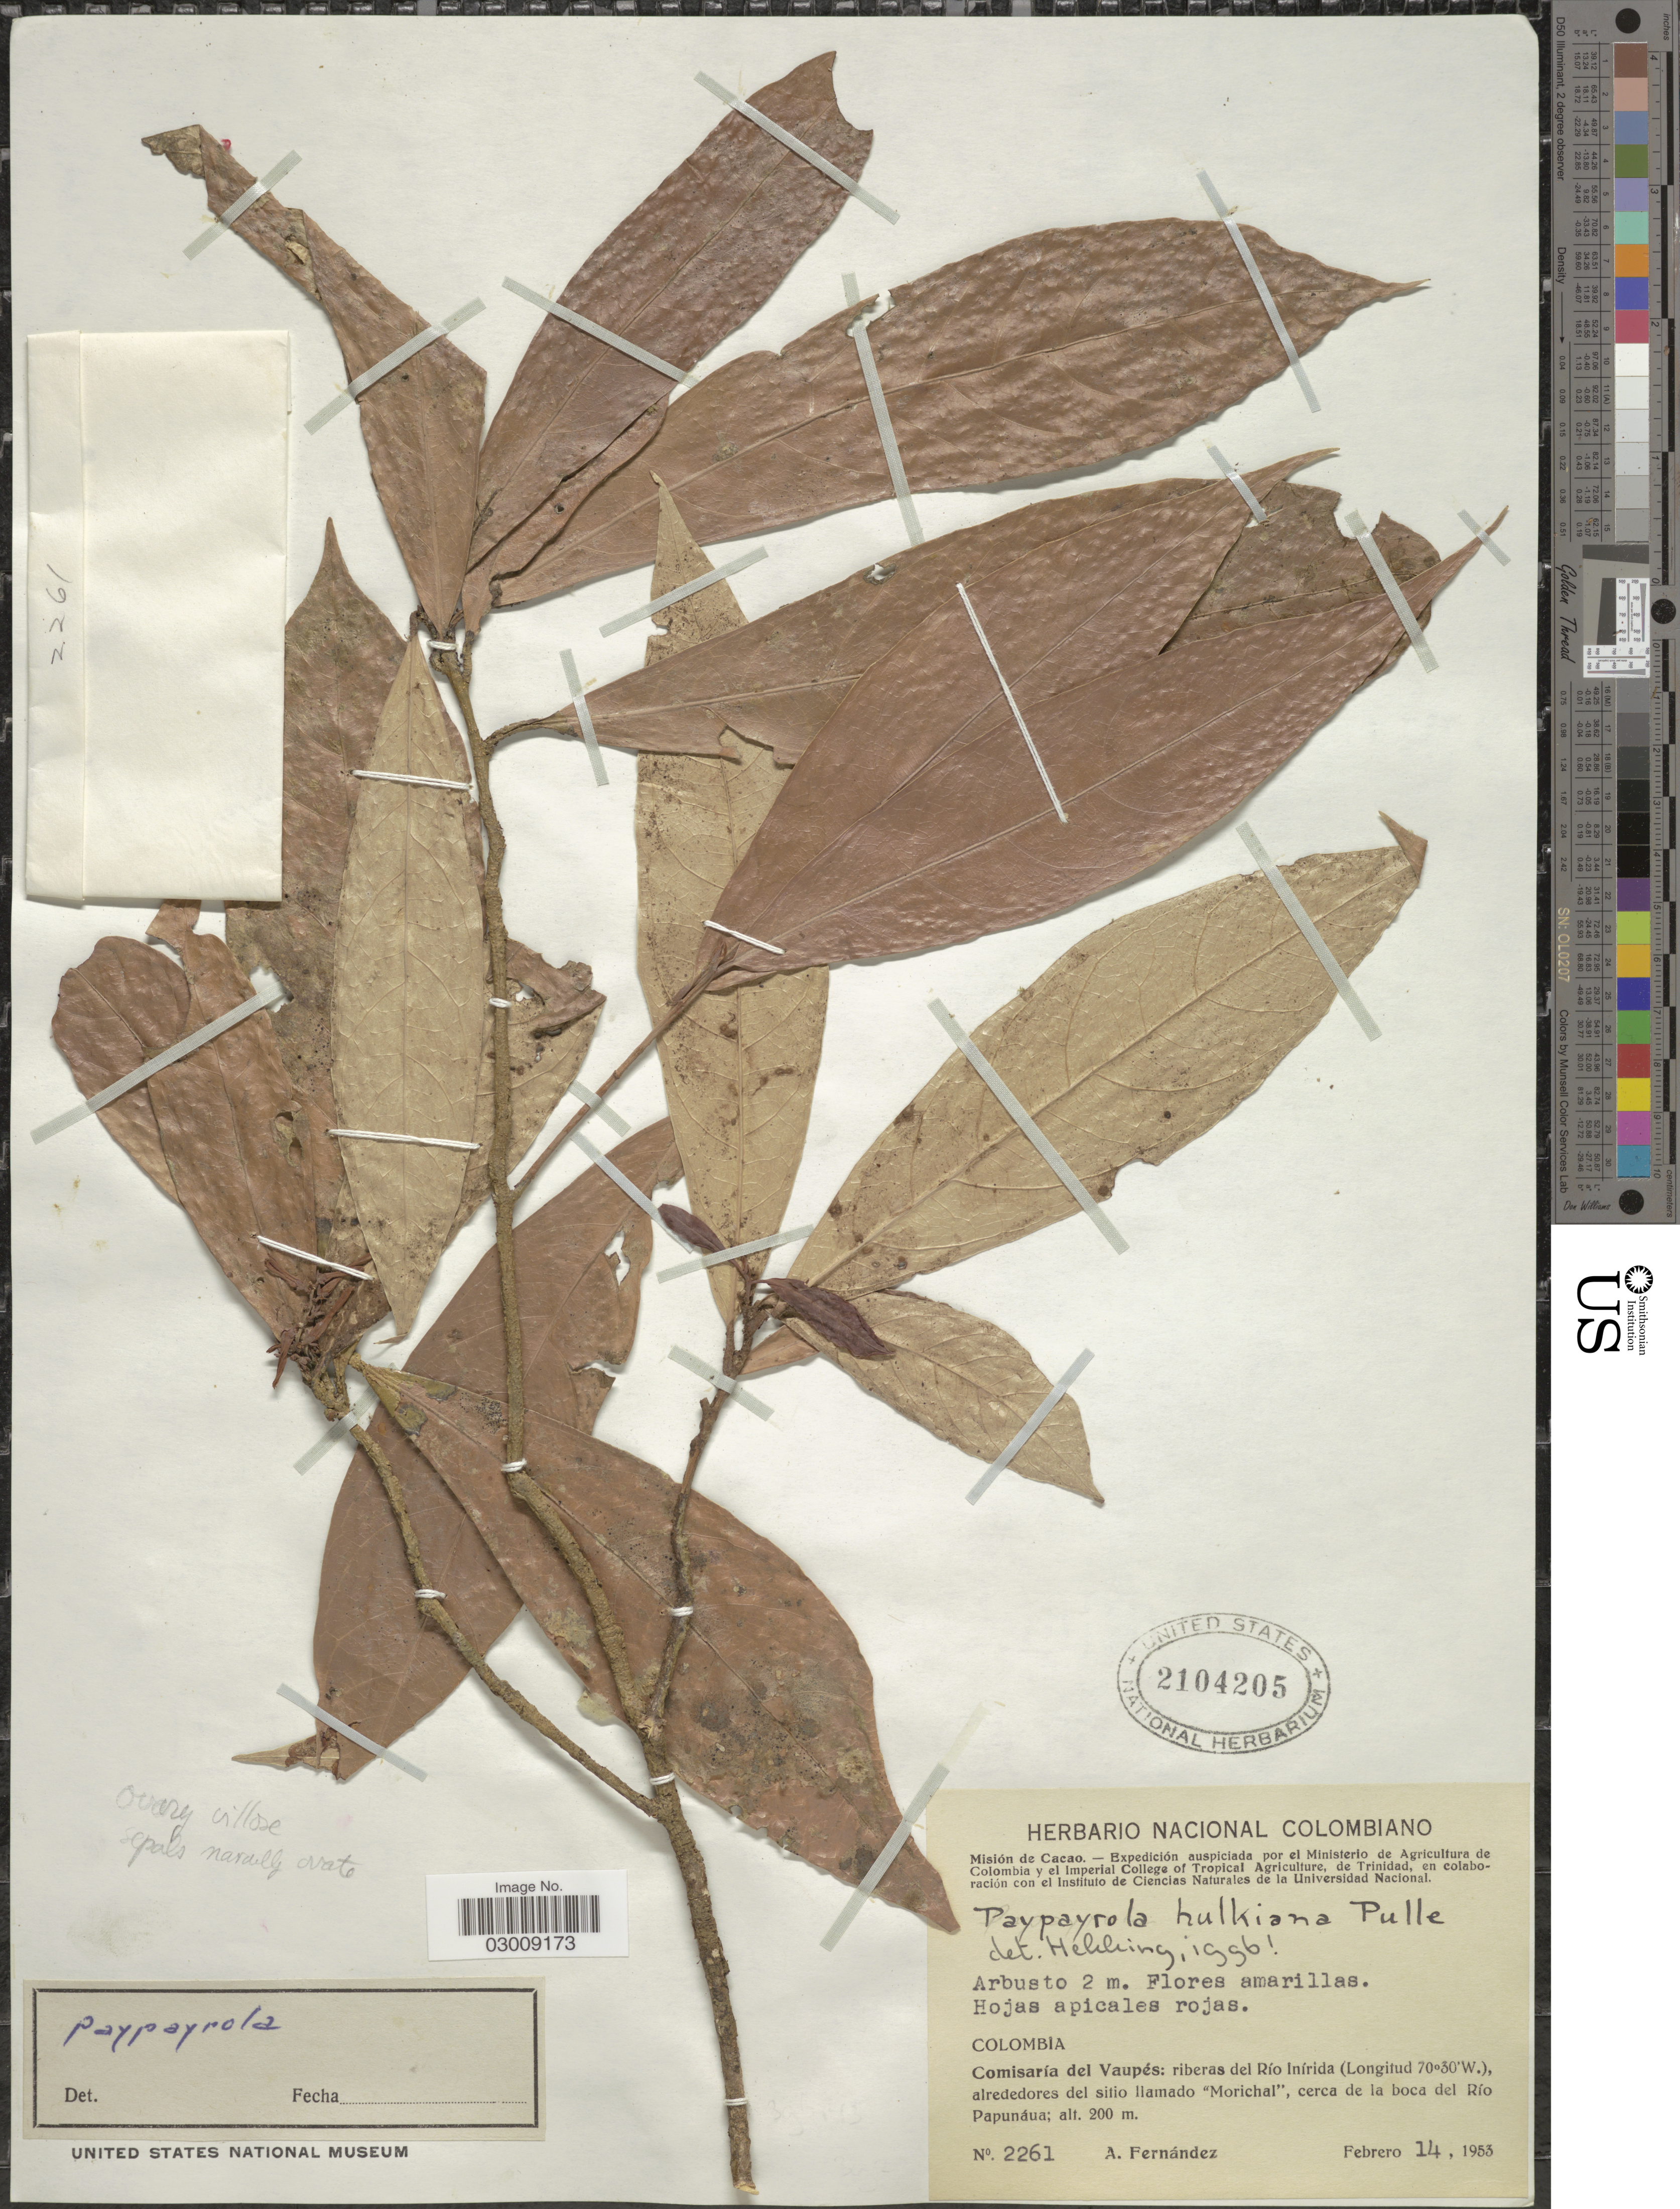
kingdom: Plantae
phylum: Tracheophyta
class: Magnoliopsida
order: Malpighiales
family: Violaceae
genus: Paypayrola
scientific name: Paypayrola hulkiana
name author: Pulle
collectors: A. Fernández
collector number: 2261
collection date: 1953-02-14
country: Colombia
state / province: Vaupés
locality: Comisaría del Vaupés: riberas del Río Inírida, alrededores del sitio llamado "Morichal", cerca de la boca del Río Papunáua.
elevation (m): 200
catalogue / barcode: US 2104205